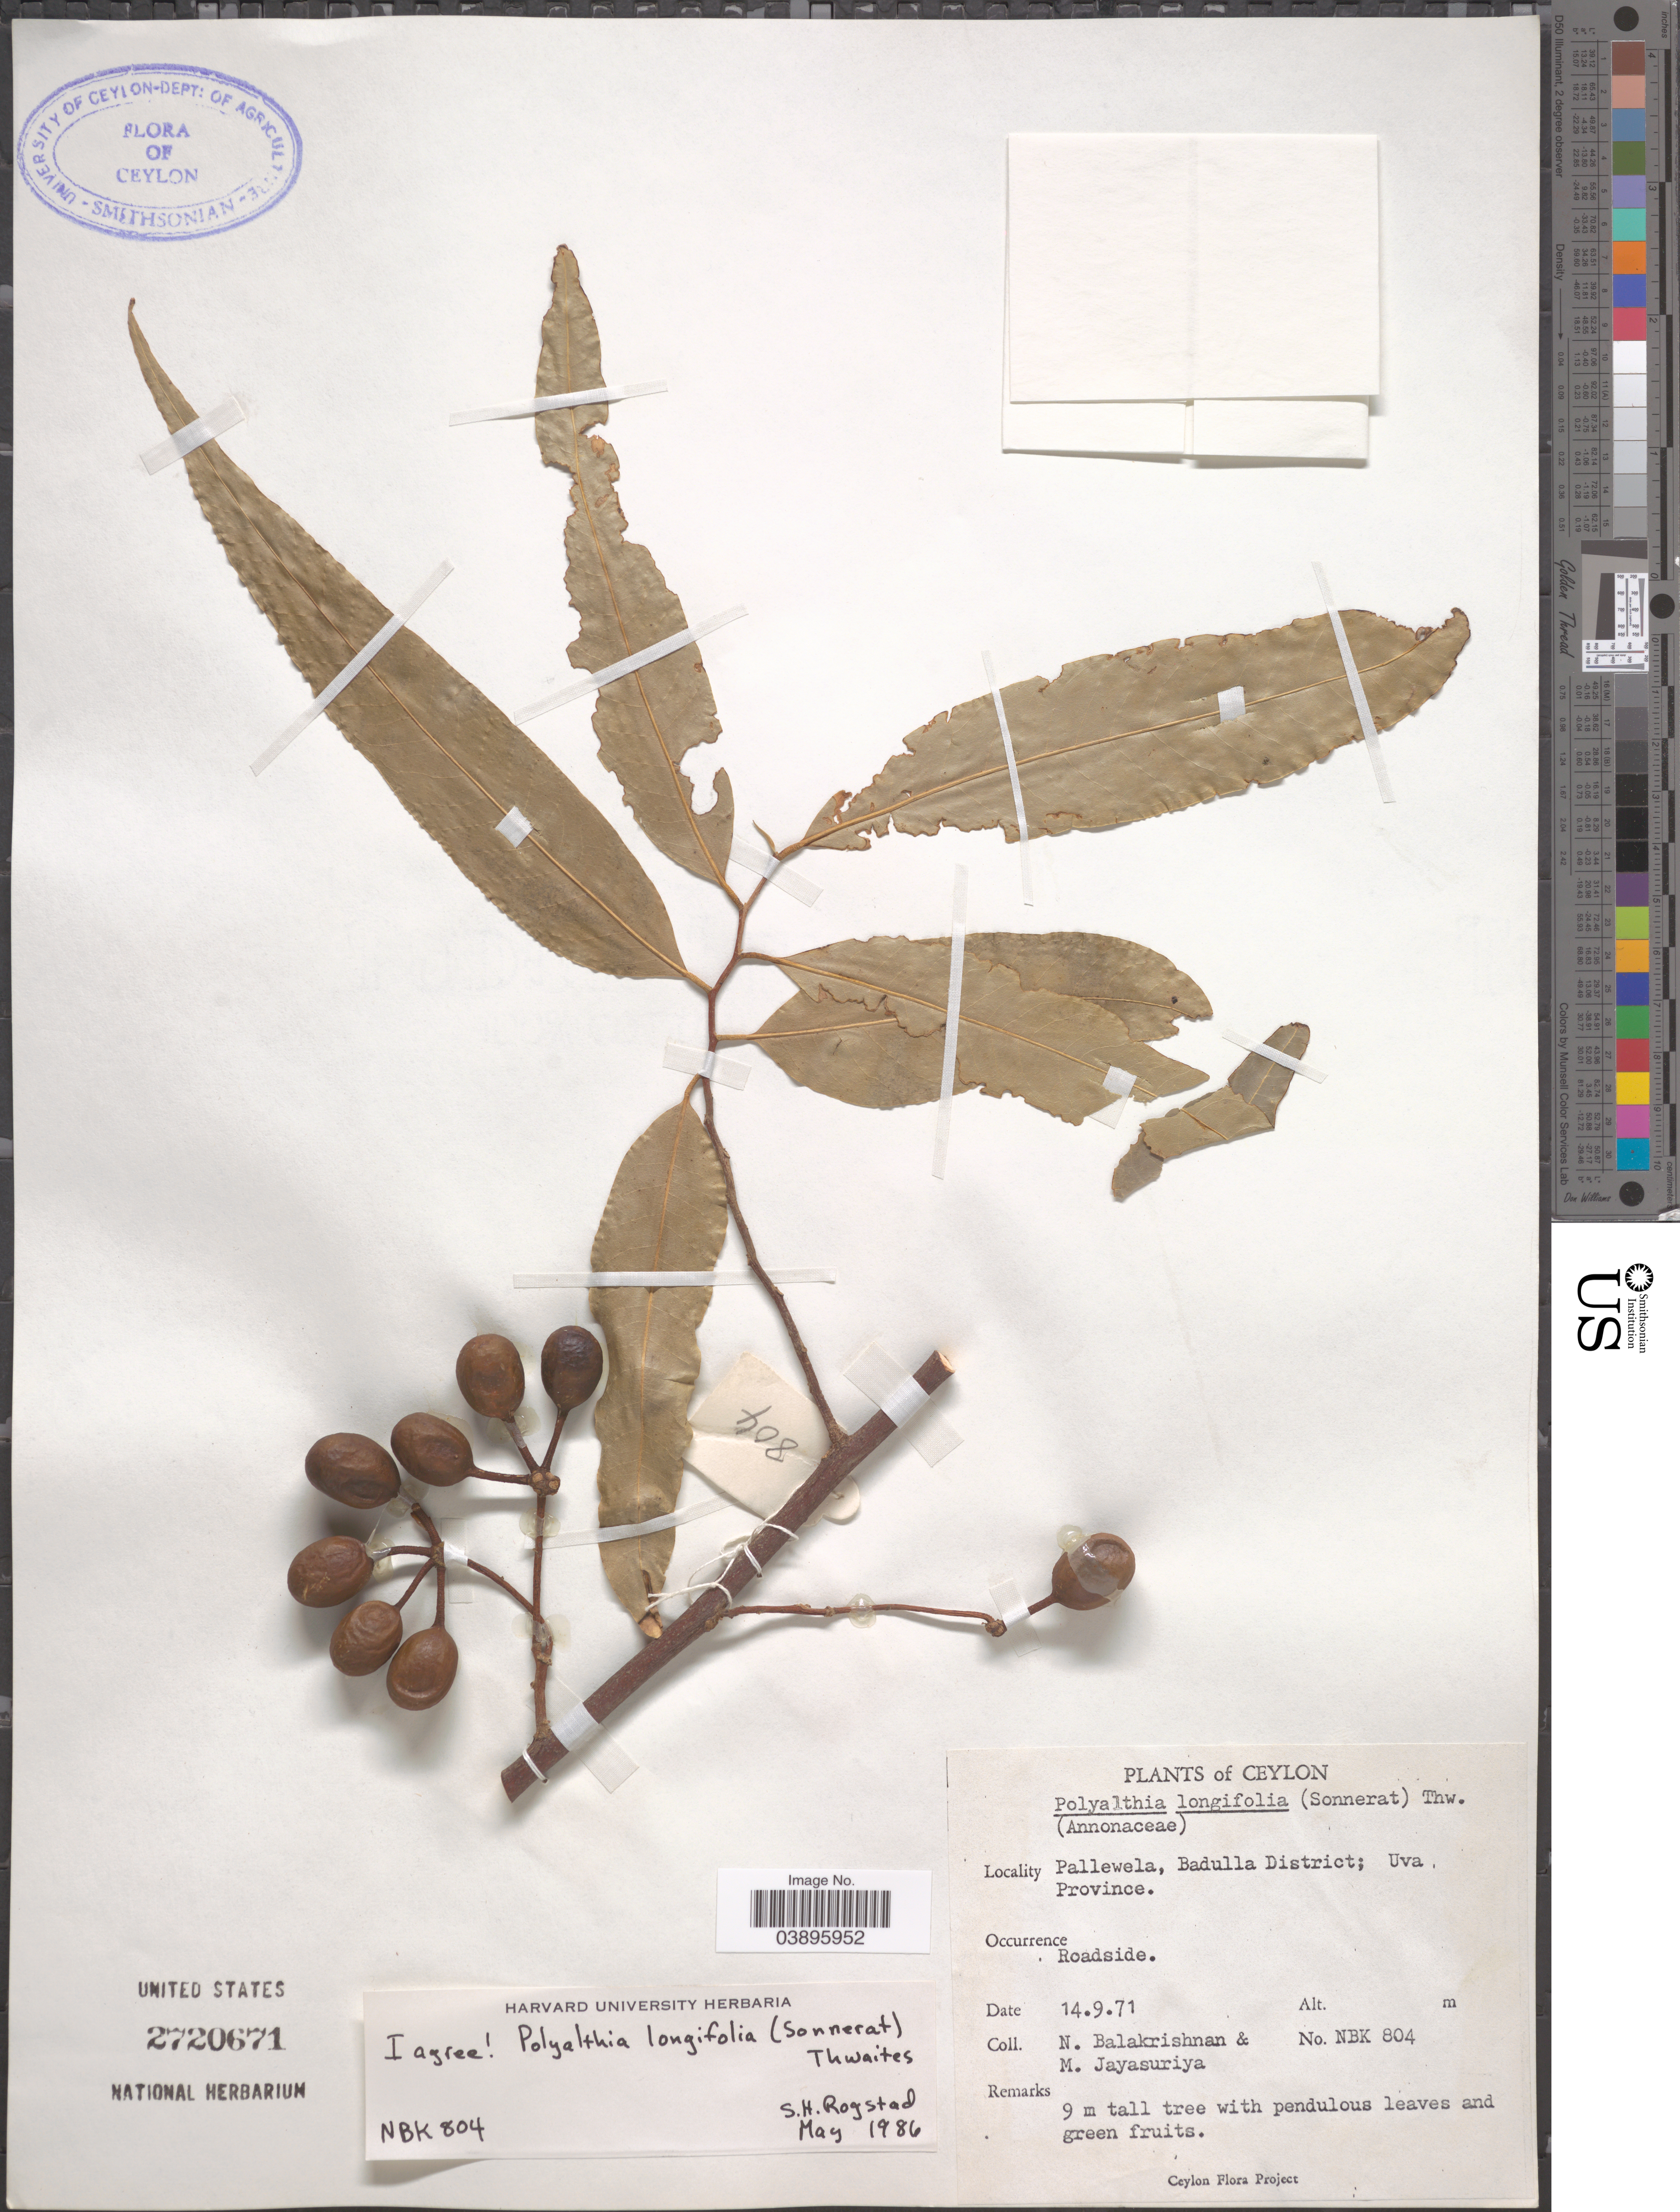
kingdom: Plantae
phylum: Tracheophyta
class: Magnoliopsida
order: Magnoliales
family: Annonaceae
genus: Polyalthia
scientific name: Polyalthia longifolia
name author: (Sonn.) Thwaites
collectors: N. Balakrishnan & M. Jayasuriya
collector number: NBK 804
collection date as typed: Transcribed d/m/y: 14/9/71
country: Sri Lanka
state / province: Uva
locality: Ceylon. Pallewala, Badulla District. Roadside.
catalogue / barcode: US 2720671